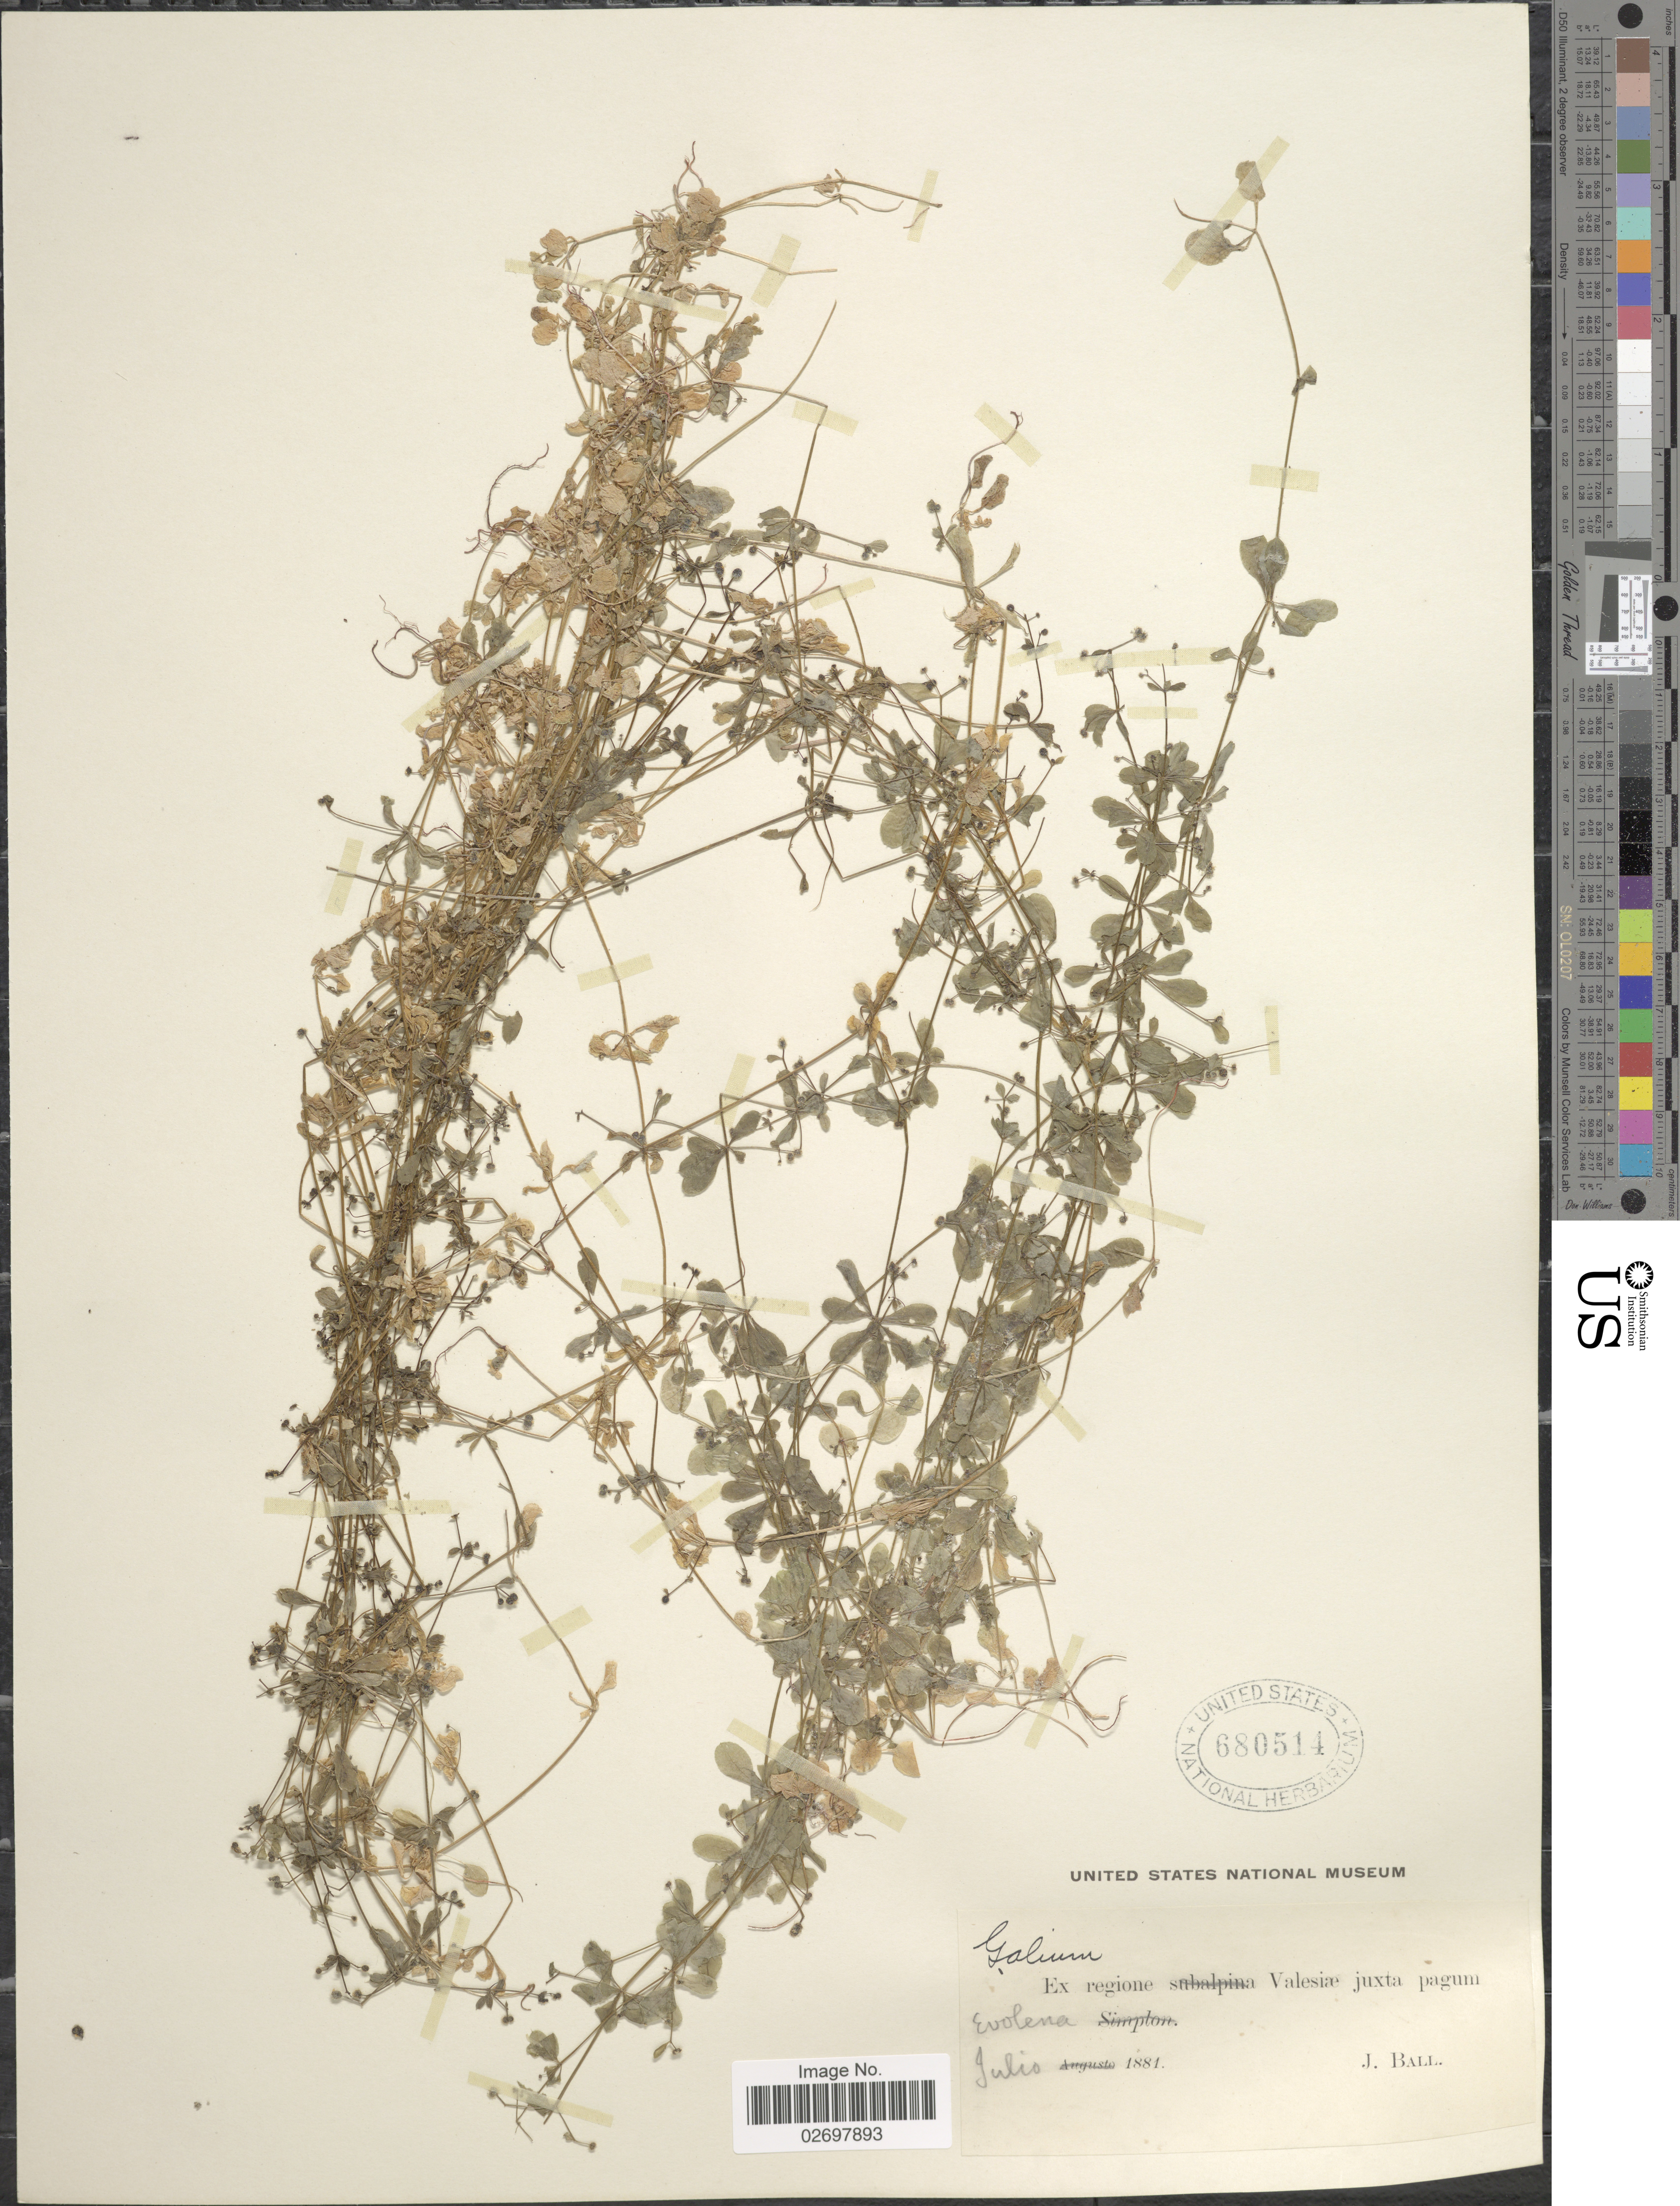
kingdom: Plantae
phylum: Tracheophyta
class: Magnoliopsida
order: Gentianales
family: Rubiaceae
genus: Galium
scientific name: Galium sp.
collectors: J. Ball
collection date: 1881-07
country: Switzerland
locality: Ex regione Valesiae juxta pagum Evolena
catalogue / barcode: US 680514